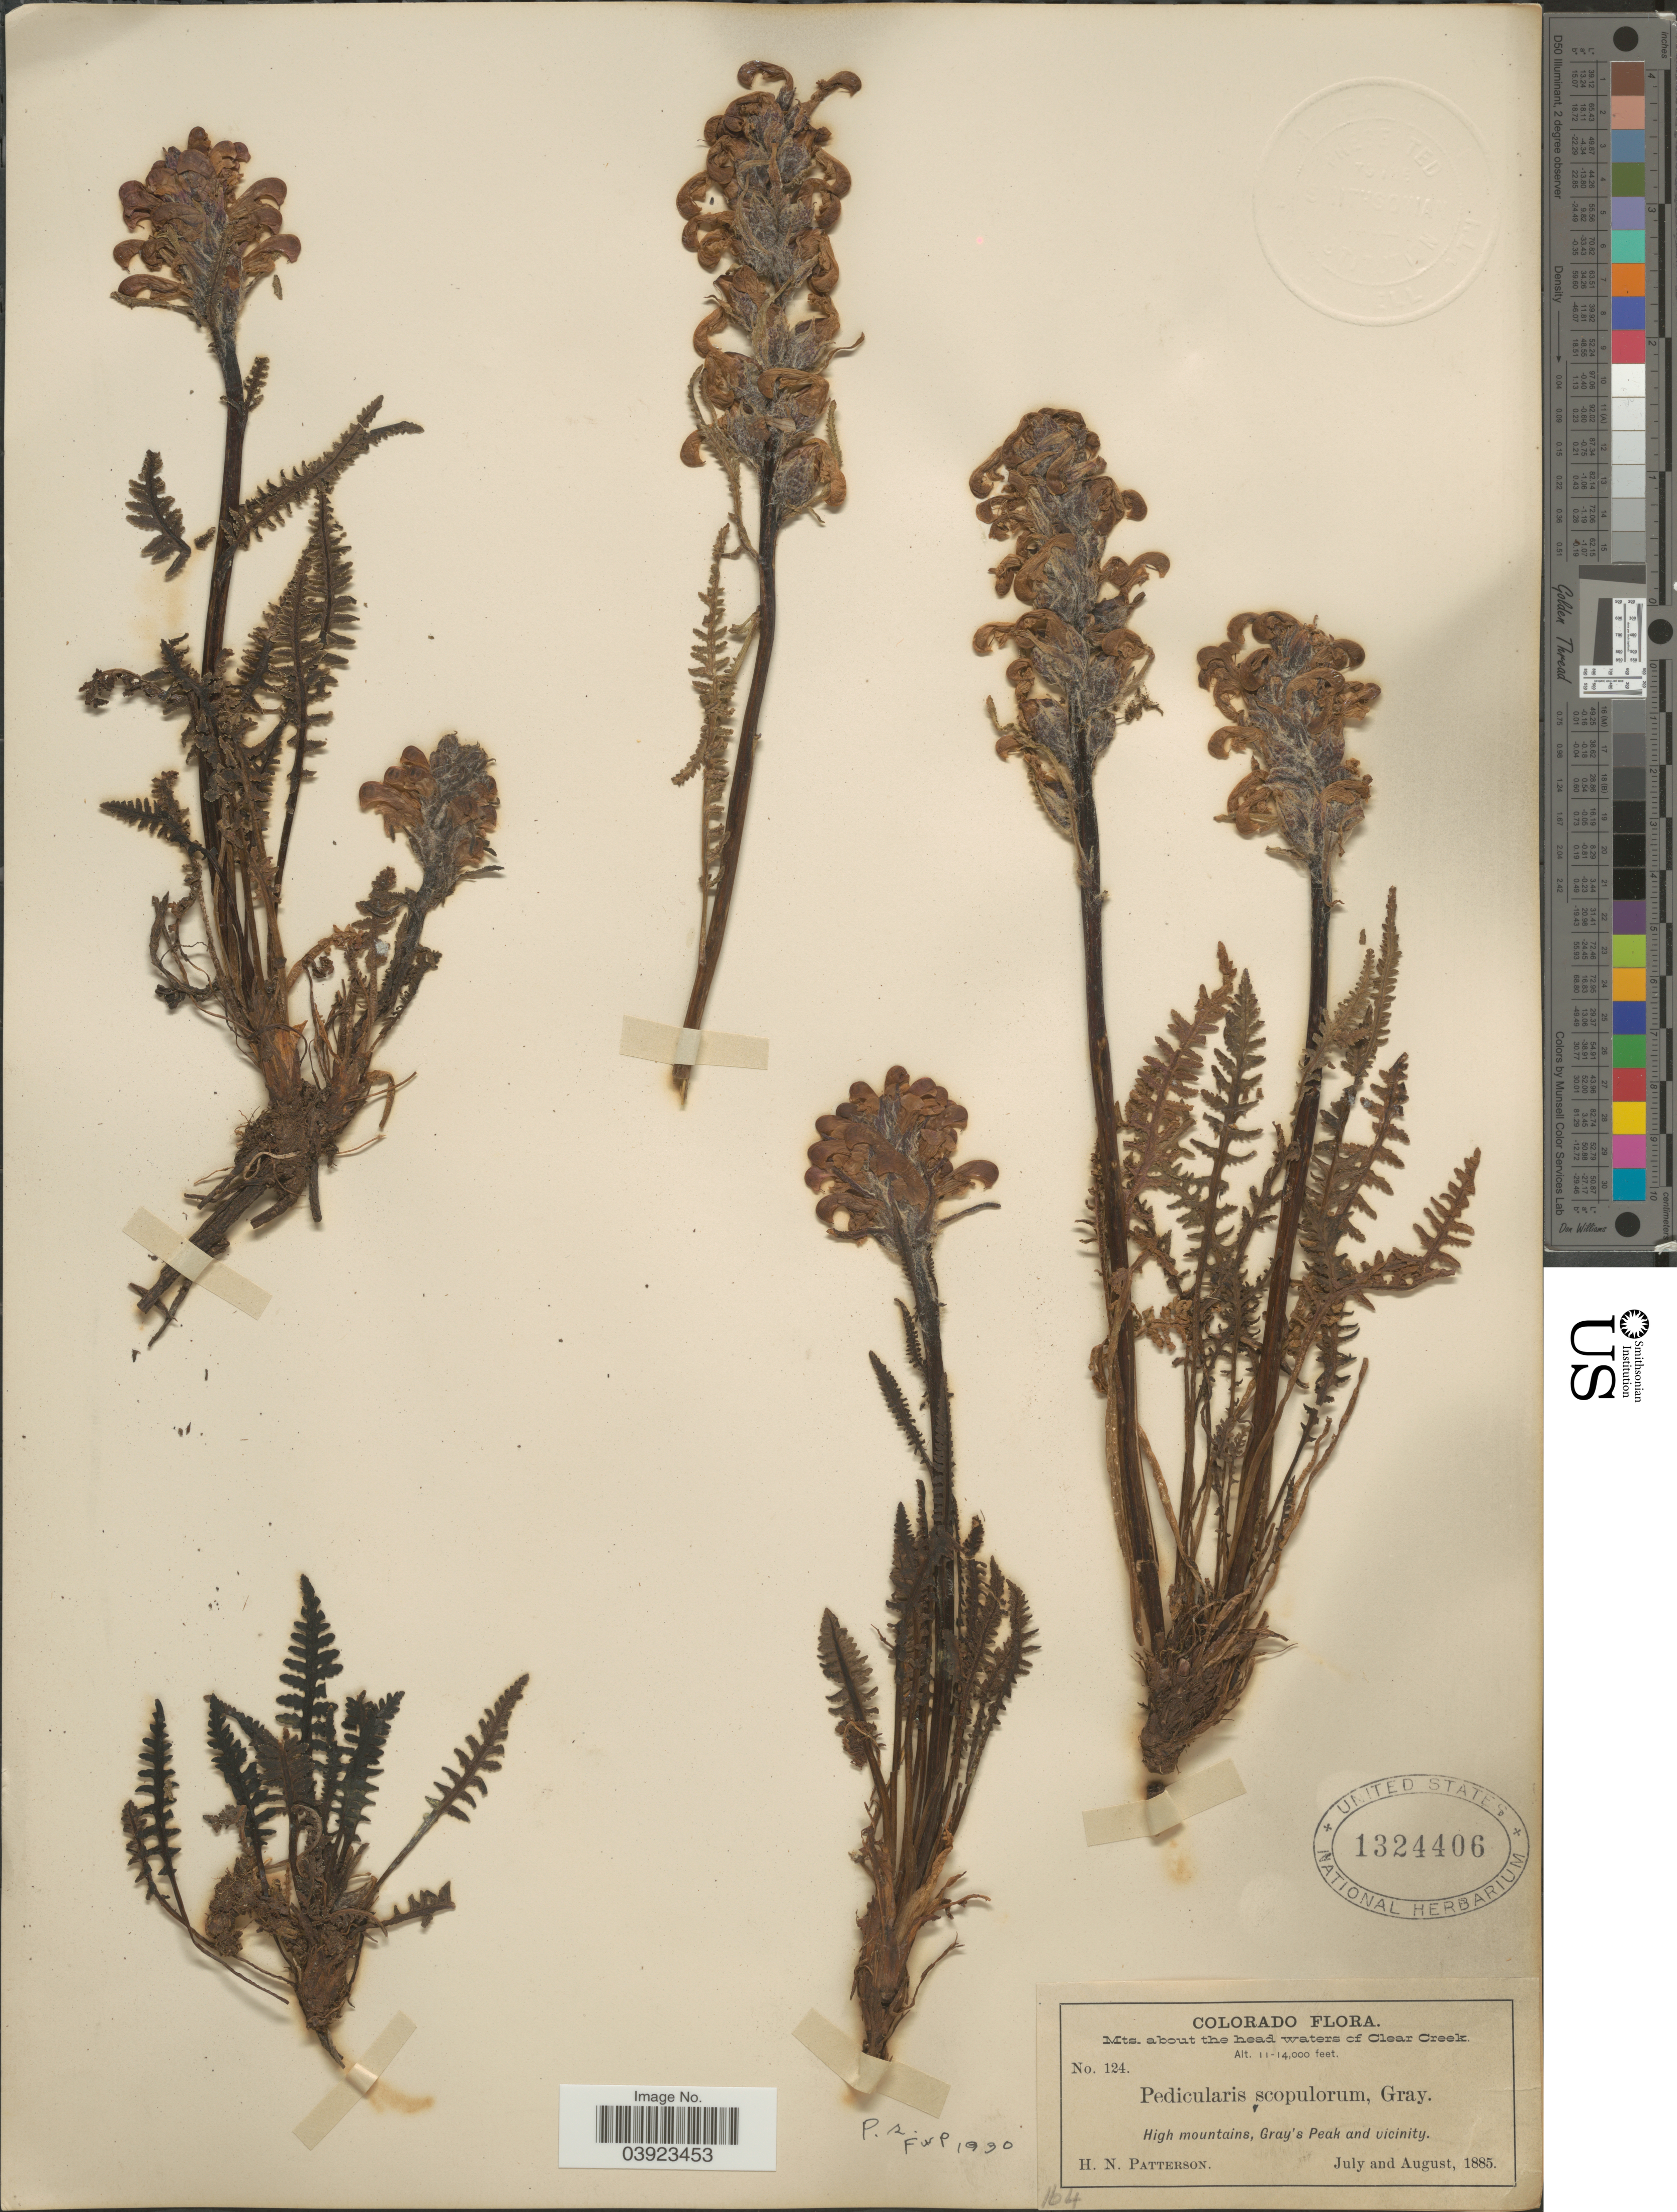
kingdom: Plantae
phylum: Tracheophyta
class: Magnoliopsida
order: Lamiales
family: Orobanchaceae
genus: Pedicularis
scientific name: Pedicularis scopulorum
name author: A. Gray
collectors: H. N. Patterson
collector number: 124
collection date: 1885-07/1885-08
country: United States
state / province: Colorado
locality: Mts. about the head waters of Clear Creek. High mountains, Gray's Peak and vicinity.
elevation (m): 3353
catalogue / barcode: US 1324406